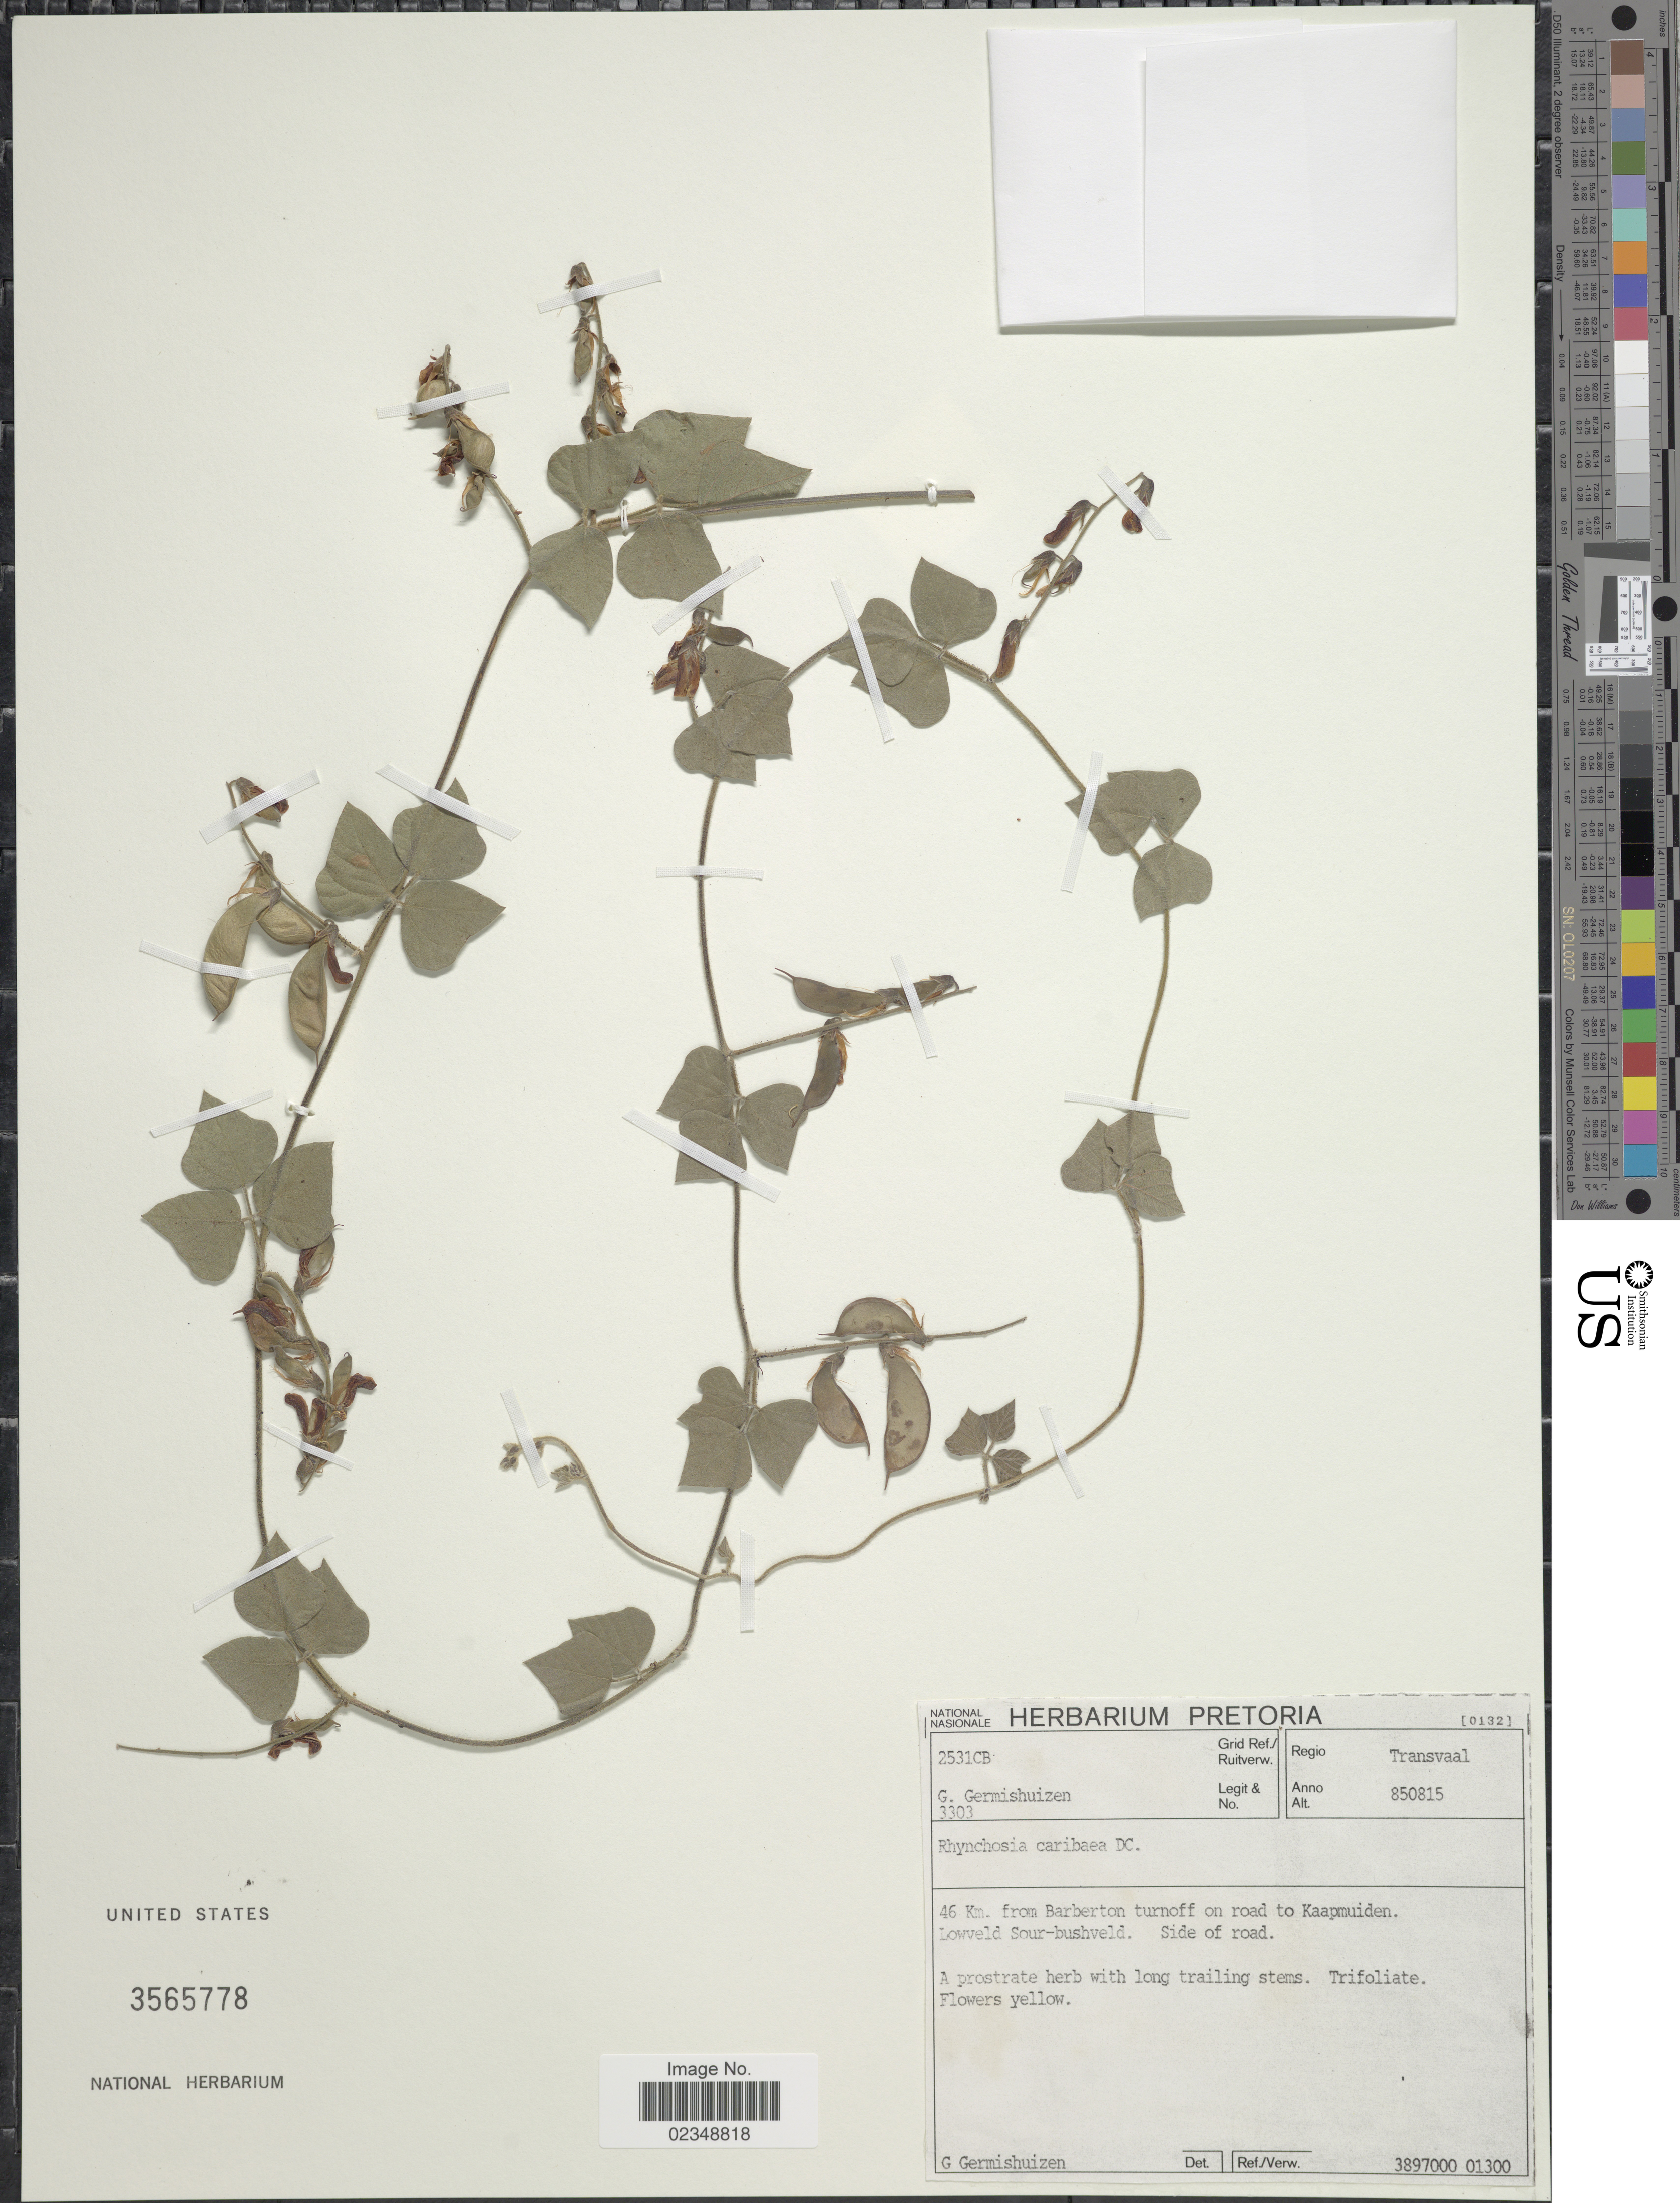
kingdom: Plantae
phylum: Tracheophyta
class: Magnoliopsida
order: Fabales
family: Fabaceae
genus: Rhynchosia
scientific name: Rhynchosia caribaea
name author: (Jacq.) DC.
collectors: G. Germishuizen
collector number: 3303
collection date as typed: Transcribed d/m/y: 15/8/85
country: South Africa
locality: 2531CB. Regio Transvaal. 46 Km. from Barberton turnoff on road to Kaapmuiden. Lowveld Sour-bushveld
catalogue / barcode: US 3565778